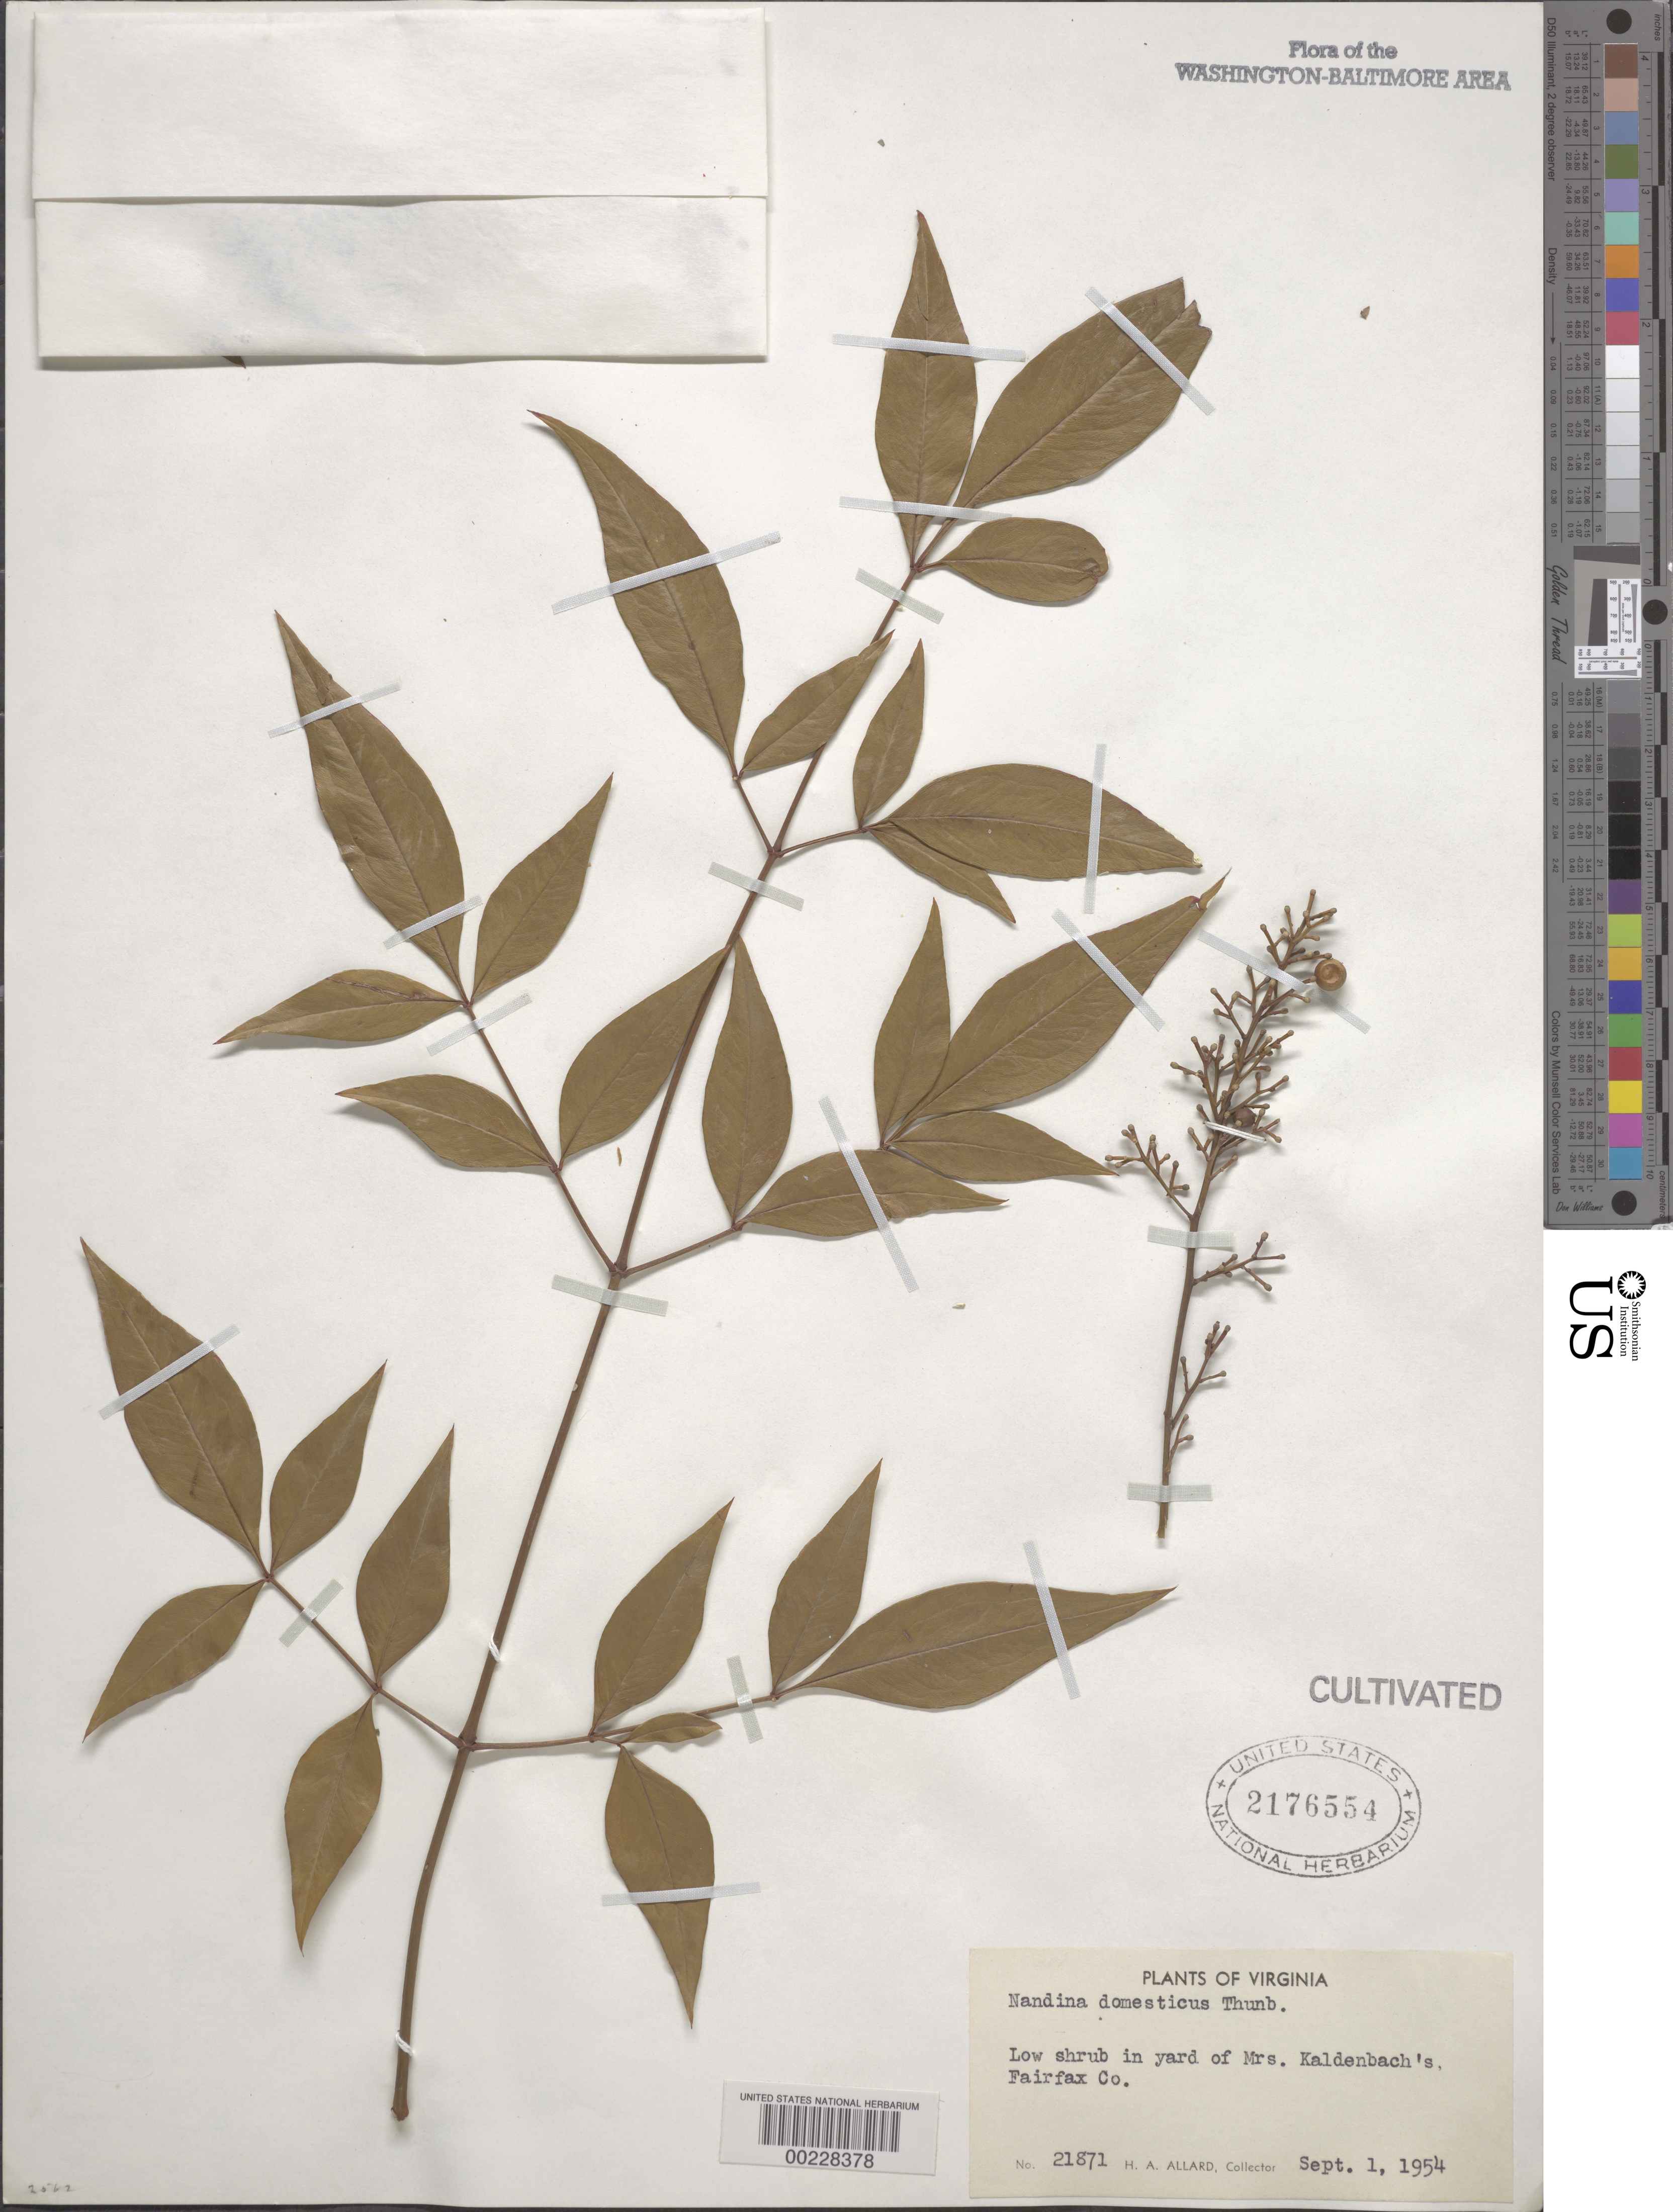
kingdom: Plantae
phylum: Tracheophyta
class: Magnoliopsida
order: Ranunculales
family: Berberidaceae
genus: Nandina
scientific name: Nandina domestica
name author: Thunb.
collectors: H. A. Allard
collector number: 21871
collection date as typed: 01 Sep 1954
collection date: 1954-09-01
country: United States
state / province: Virginia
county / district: Fairfax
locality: In yard of Mrs. Kaldenbach's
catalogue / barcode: US 2176554